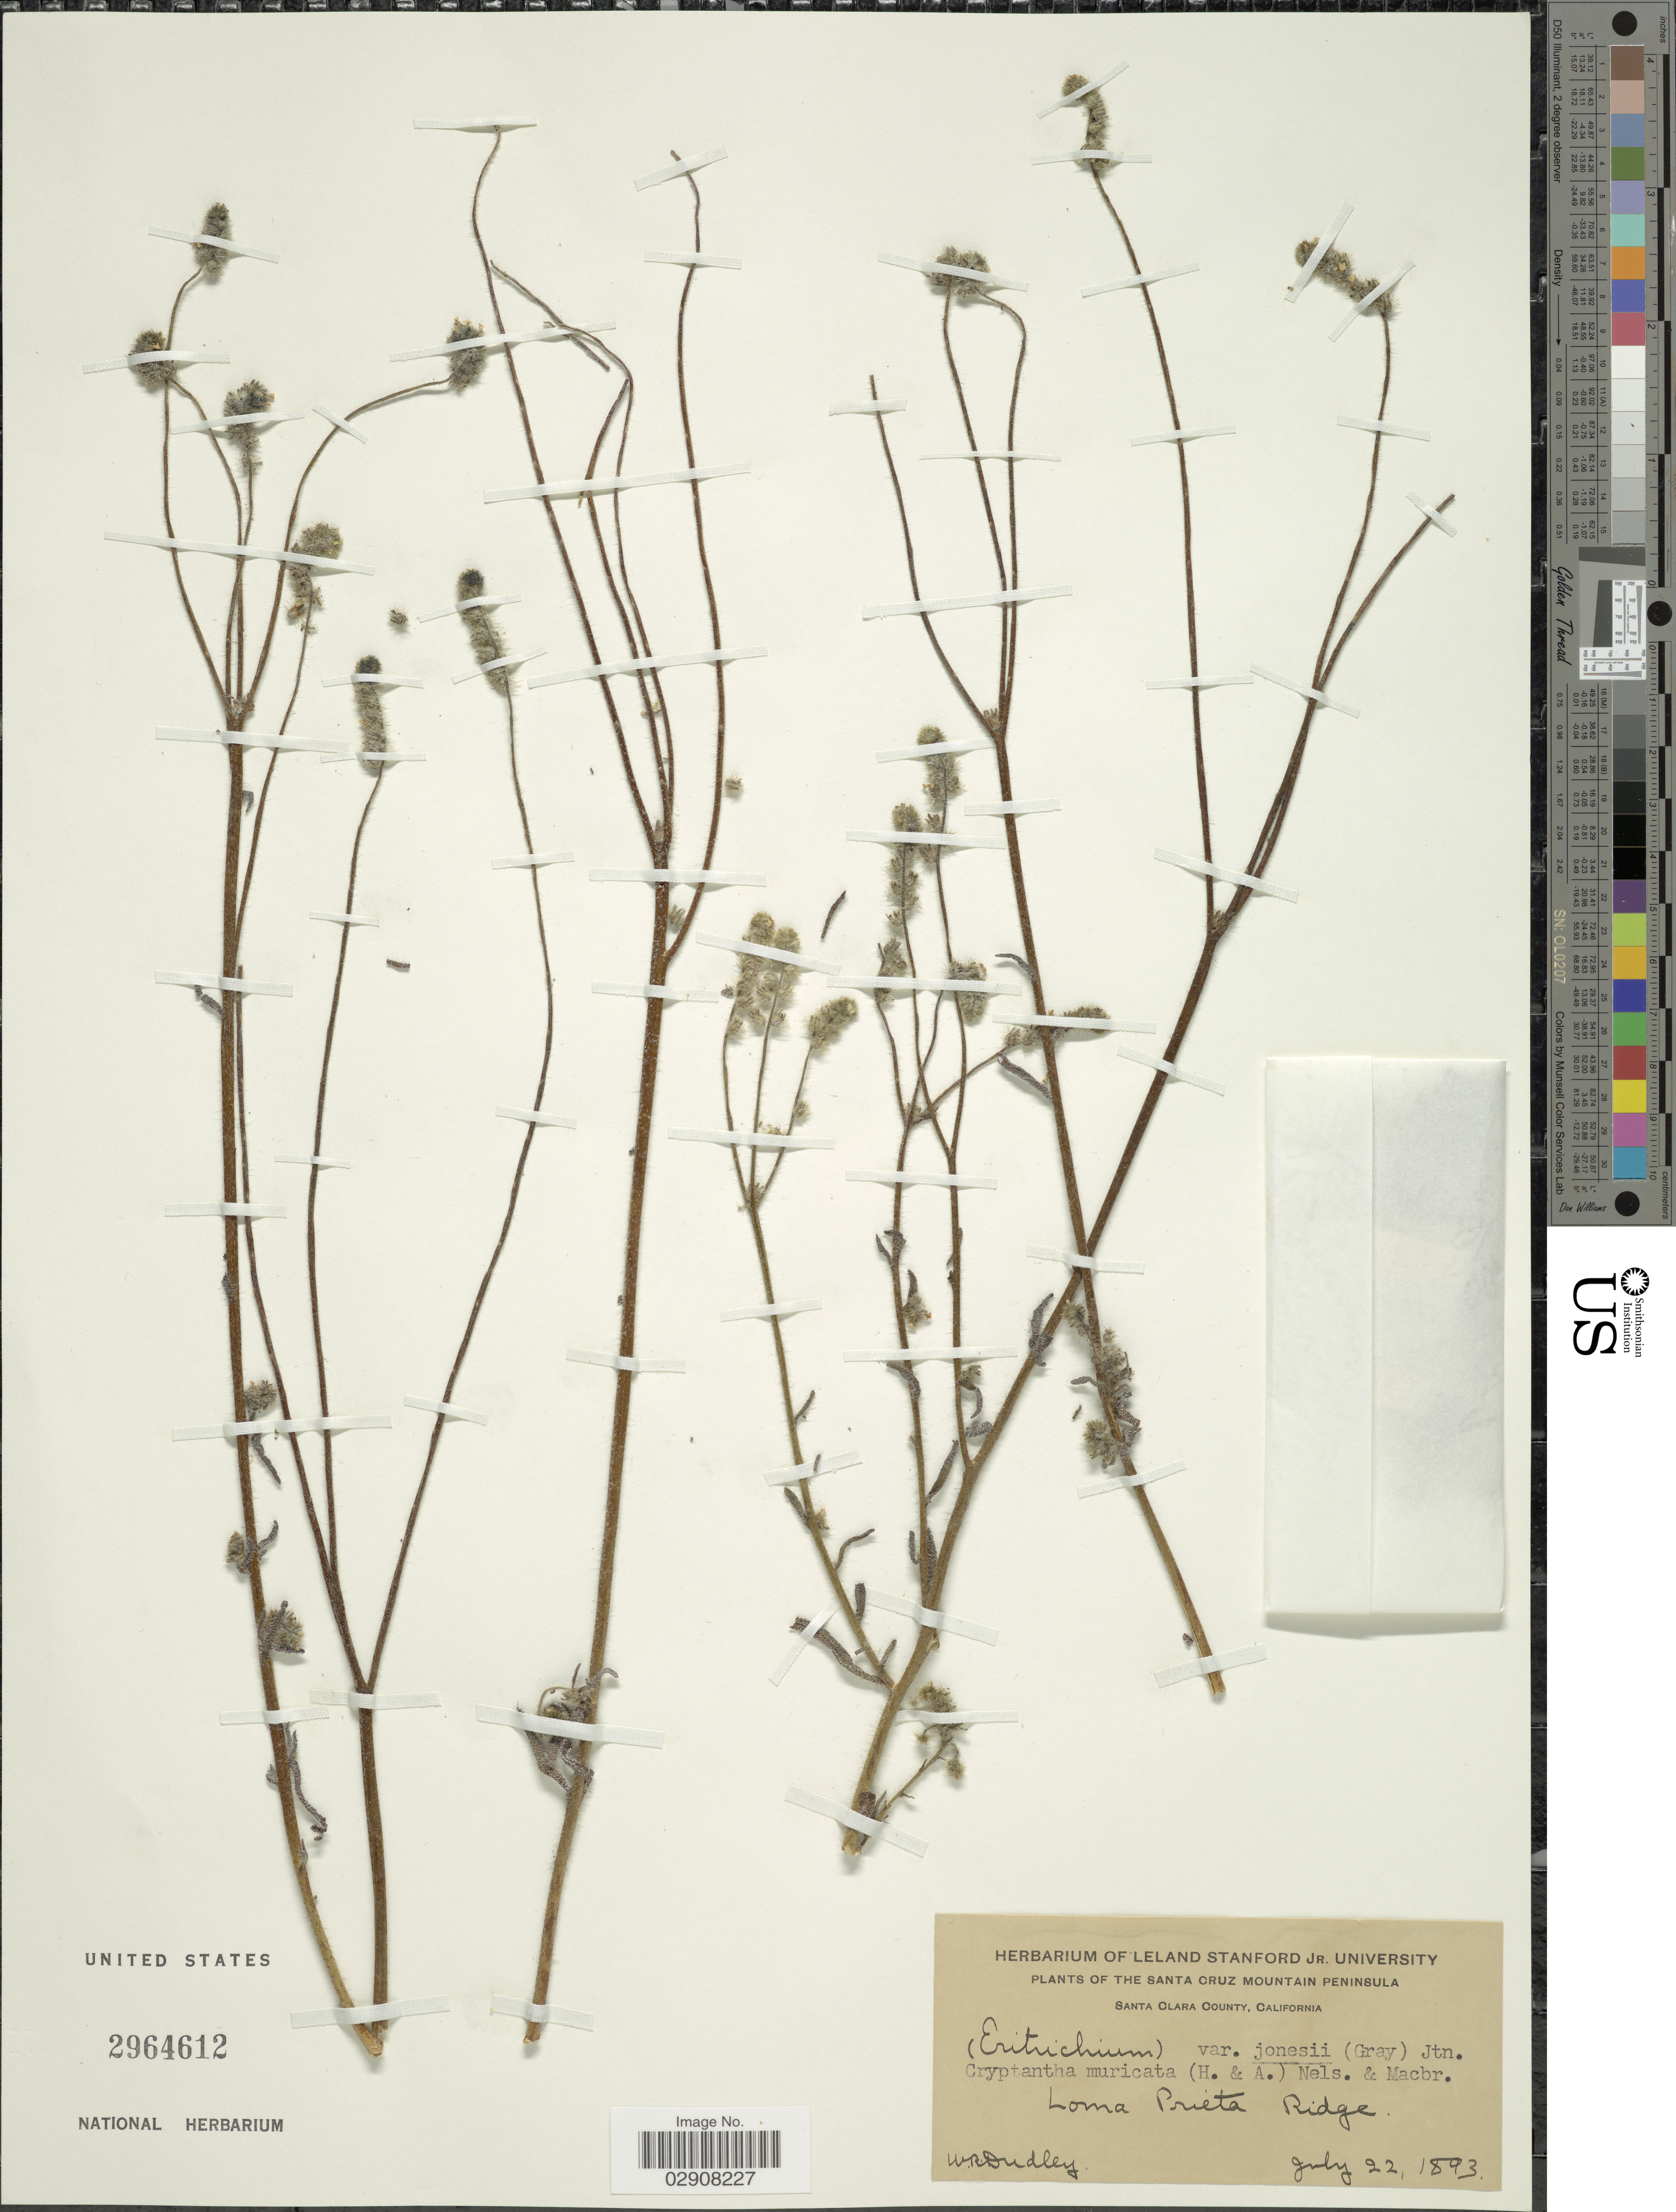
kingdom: Plantae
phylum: Tracheophyta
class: Magnoliopsida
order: Boraginales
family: Boraginaceae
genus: Cryptantha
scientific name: Cryptantha muricata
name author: (Hook. & Arn.) A. Nelson & J.F. Macbr.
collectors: W. Dudley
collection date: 1893-07-22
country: United States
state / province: California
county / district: Santa Clara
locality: Santa Cruz Mountain Peninsula. Santa Clara County. Loma Prieta Ridge.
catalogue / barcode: US 2964612